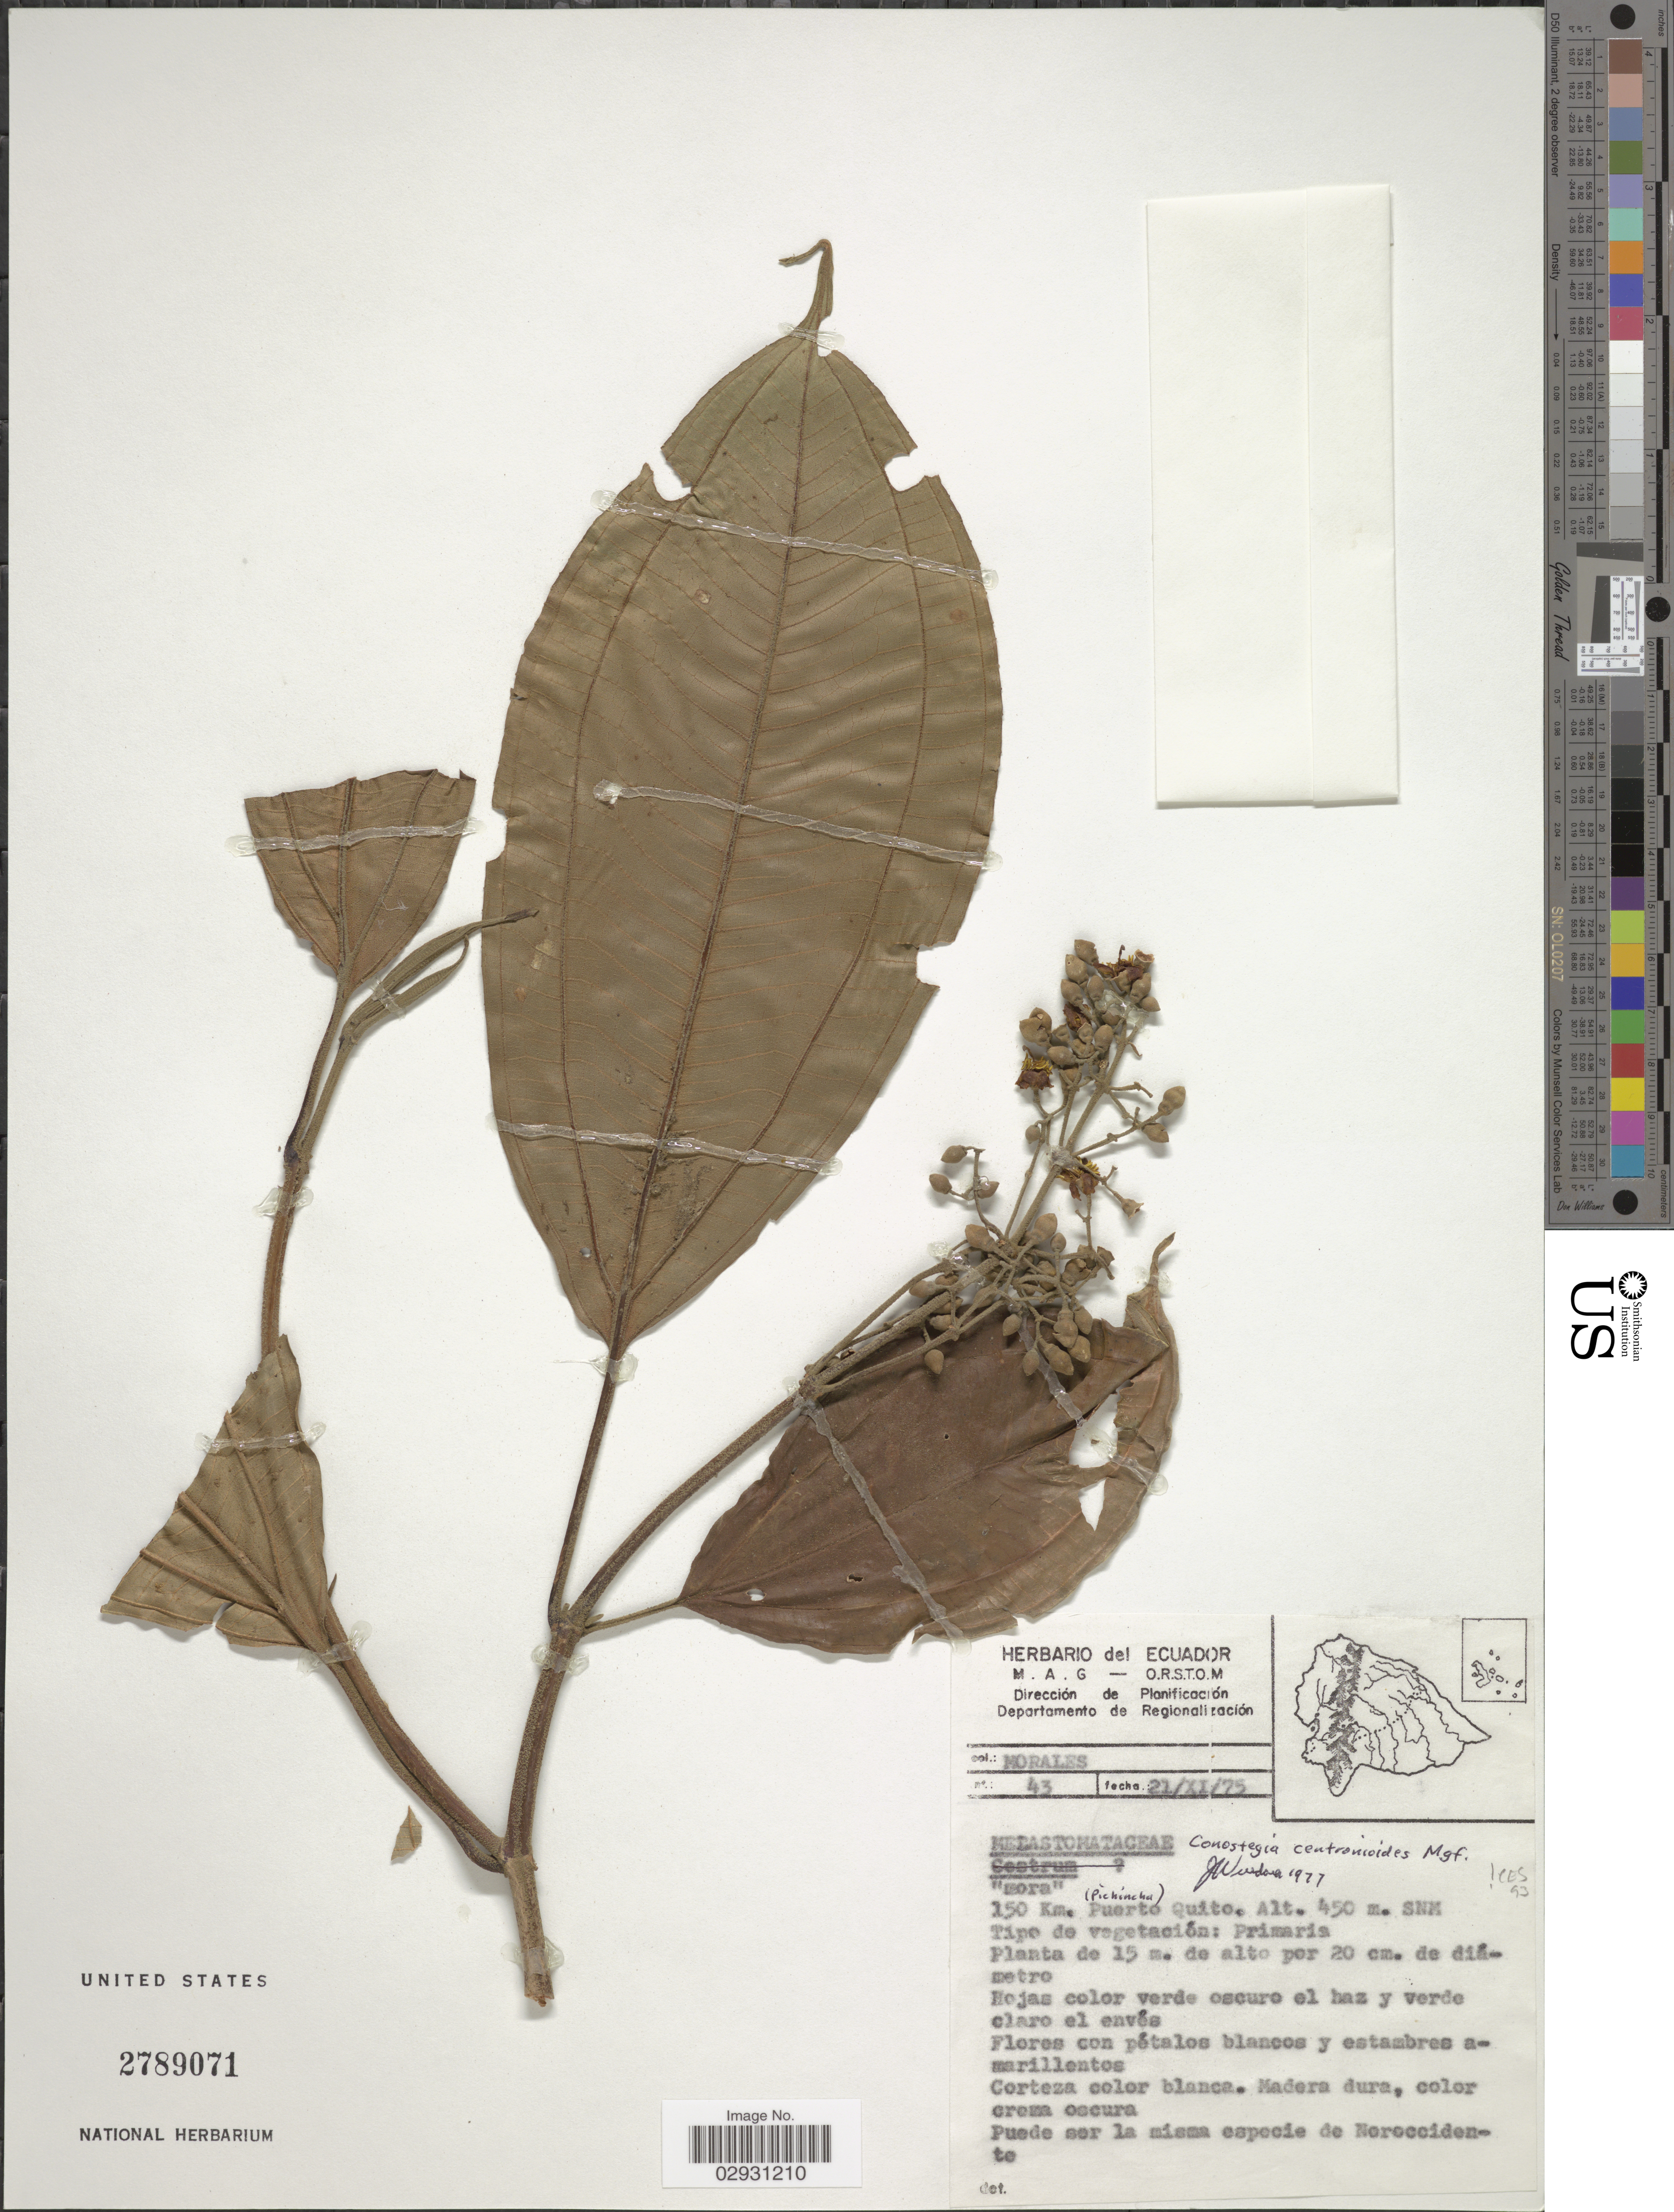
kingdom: Plantae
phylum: Tracheophyta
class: Magnoliopsida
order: Myrtales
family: Melastomataceae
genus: Conostegia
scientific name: Conostegia centronioides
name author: Markgr.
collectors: -. Morales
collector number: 43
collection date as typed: Transcribed d/m/y: 21/11/75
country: Ecuador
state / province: Pichincha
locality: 150 Km. Puerto Quito.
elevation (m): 450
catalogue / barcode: US 2789071